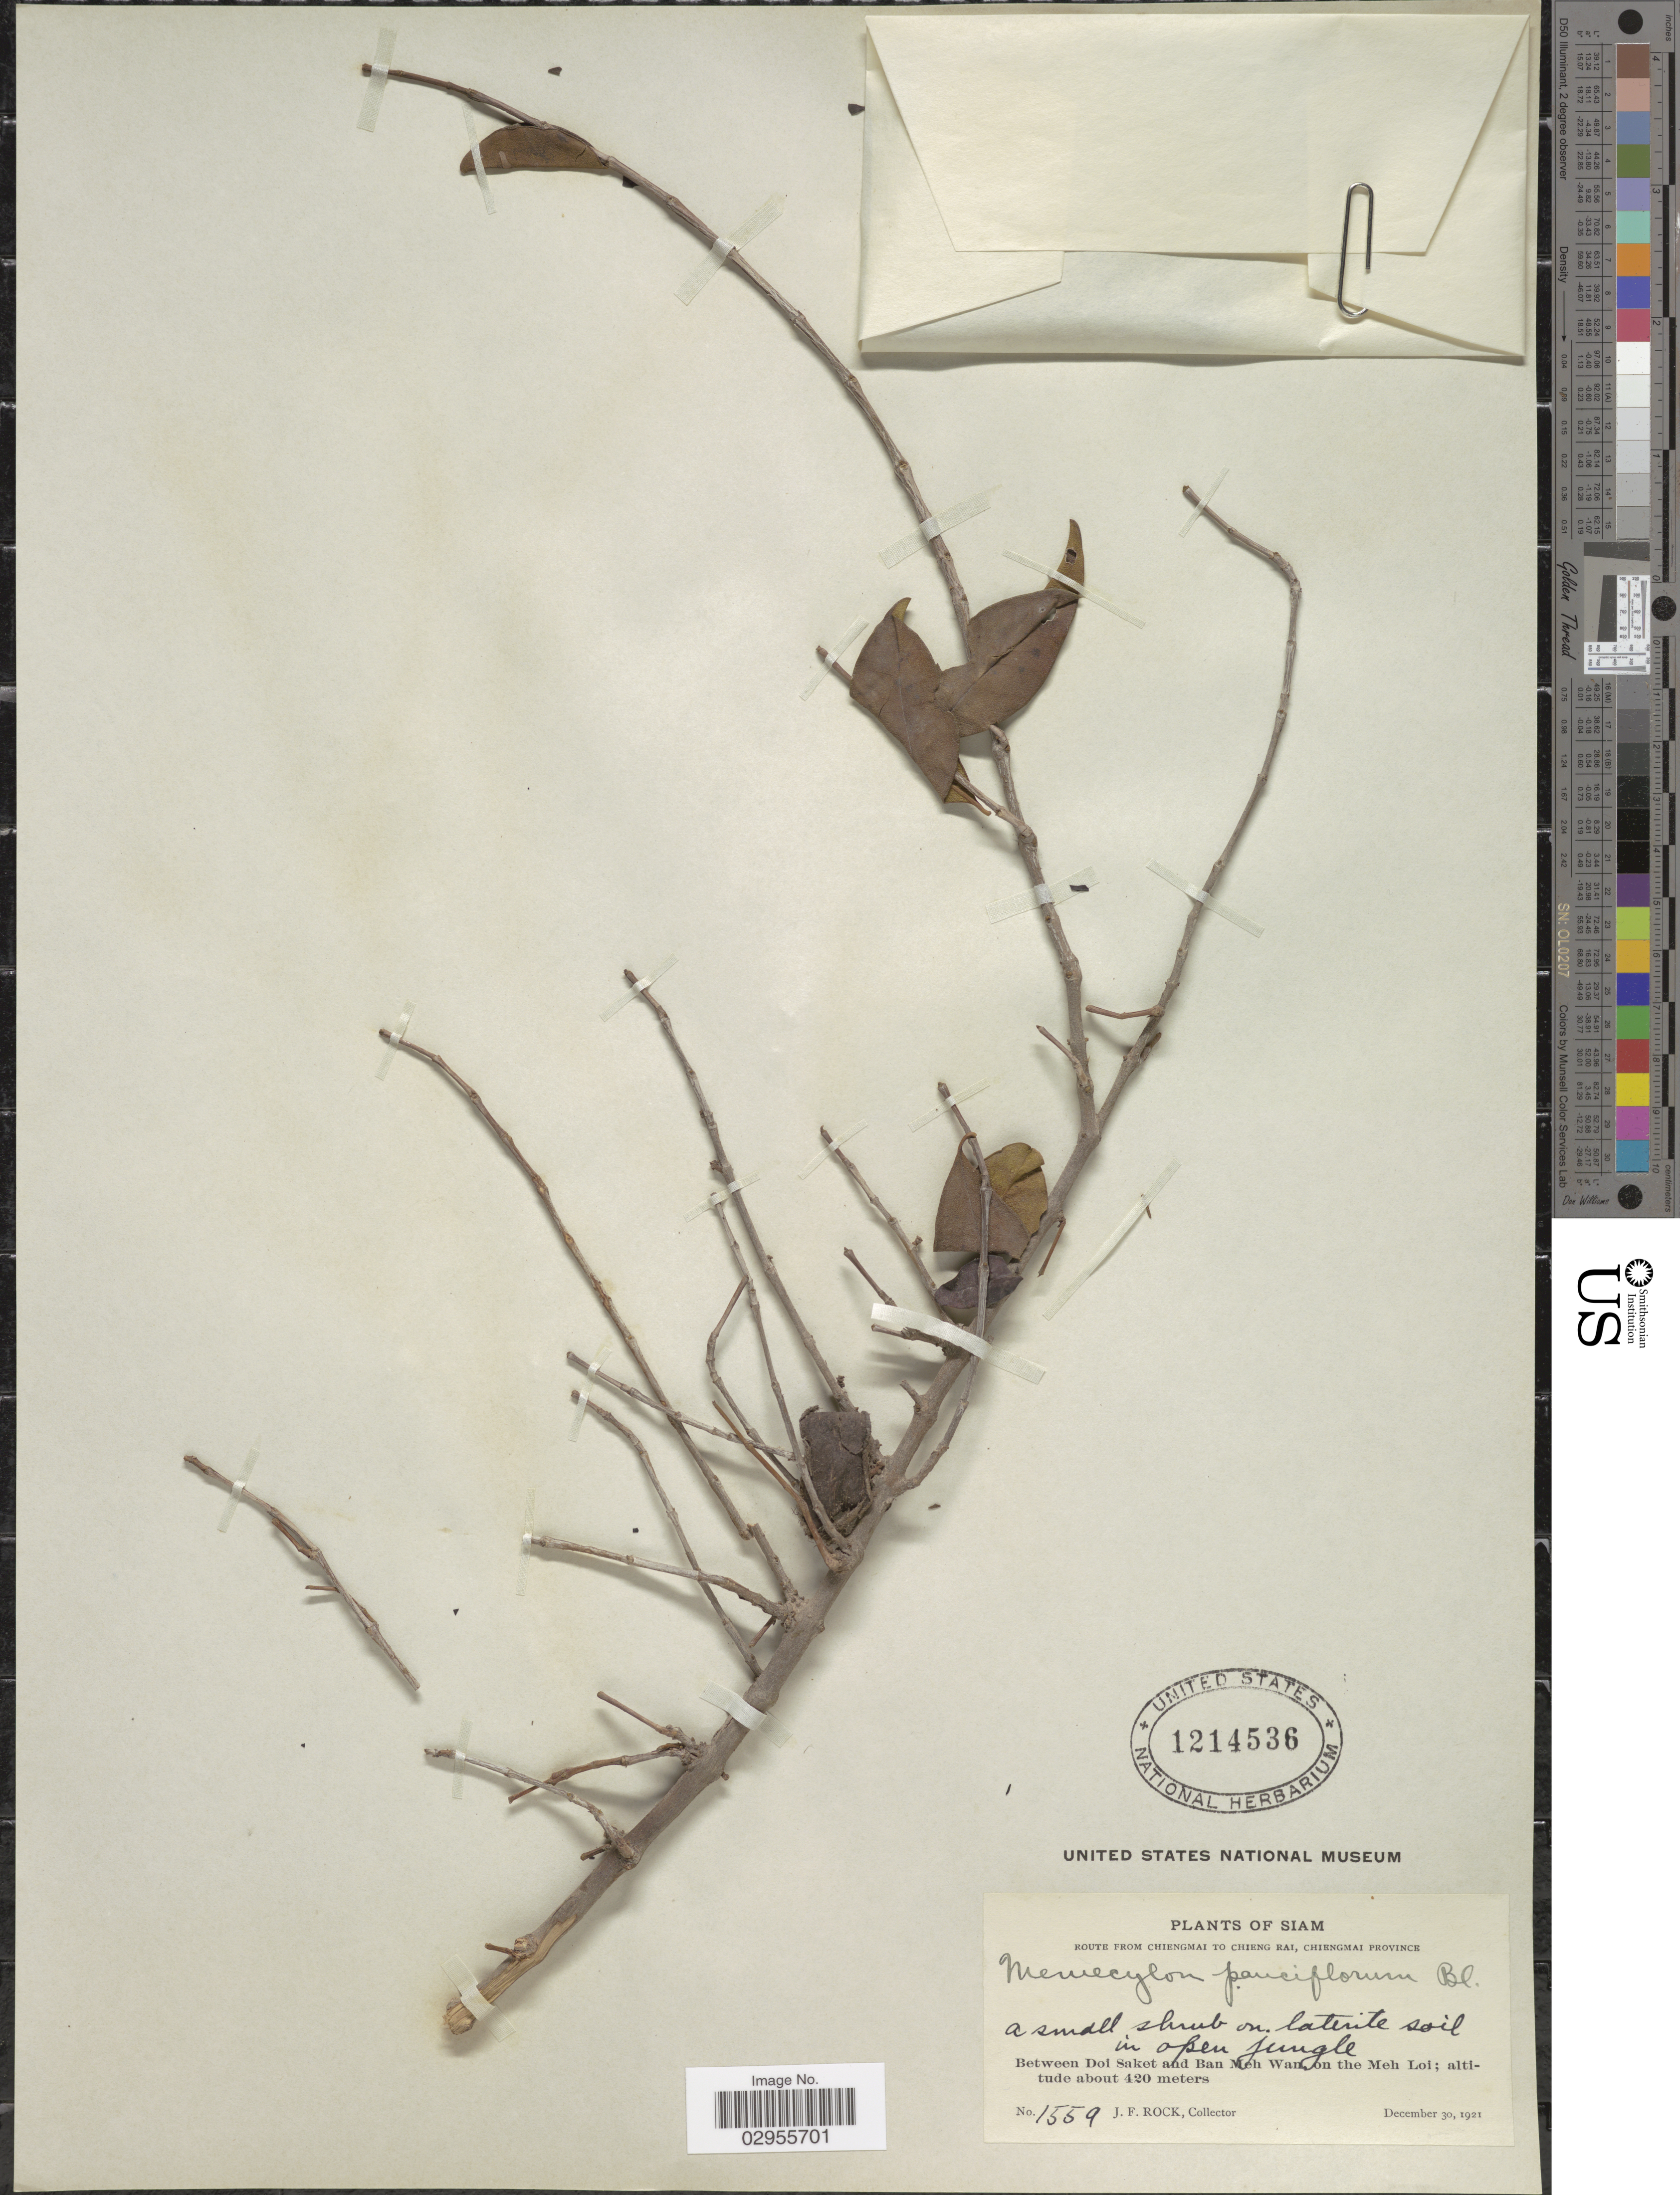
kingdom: Plantae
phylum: Tracheophyta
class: Magnoliopsida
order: Myrtales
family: Melastomataceae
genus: Memecylon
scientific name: Memecylon pauciflorum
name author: Blume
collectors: J. Rock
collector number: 1559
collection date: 1921-12-30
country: Thailand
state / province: Chiang Mai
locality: Siam, route from Chiengmai to Chieng Rai, Chiengmai Province. Between Doi Saket and Ban Meh Wan, on the Meh Loi.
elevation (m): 420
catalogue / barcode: US 1214536